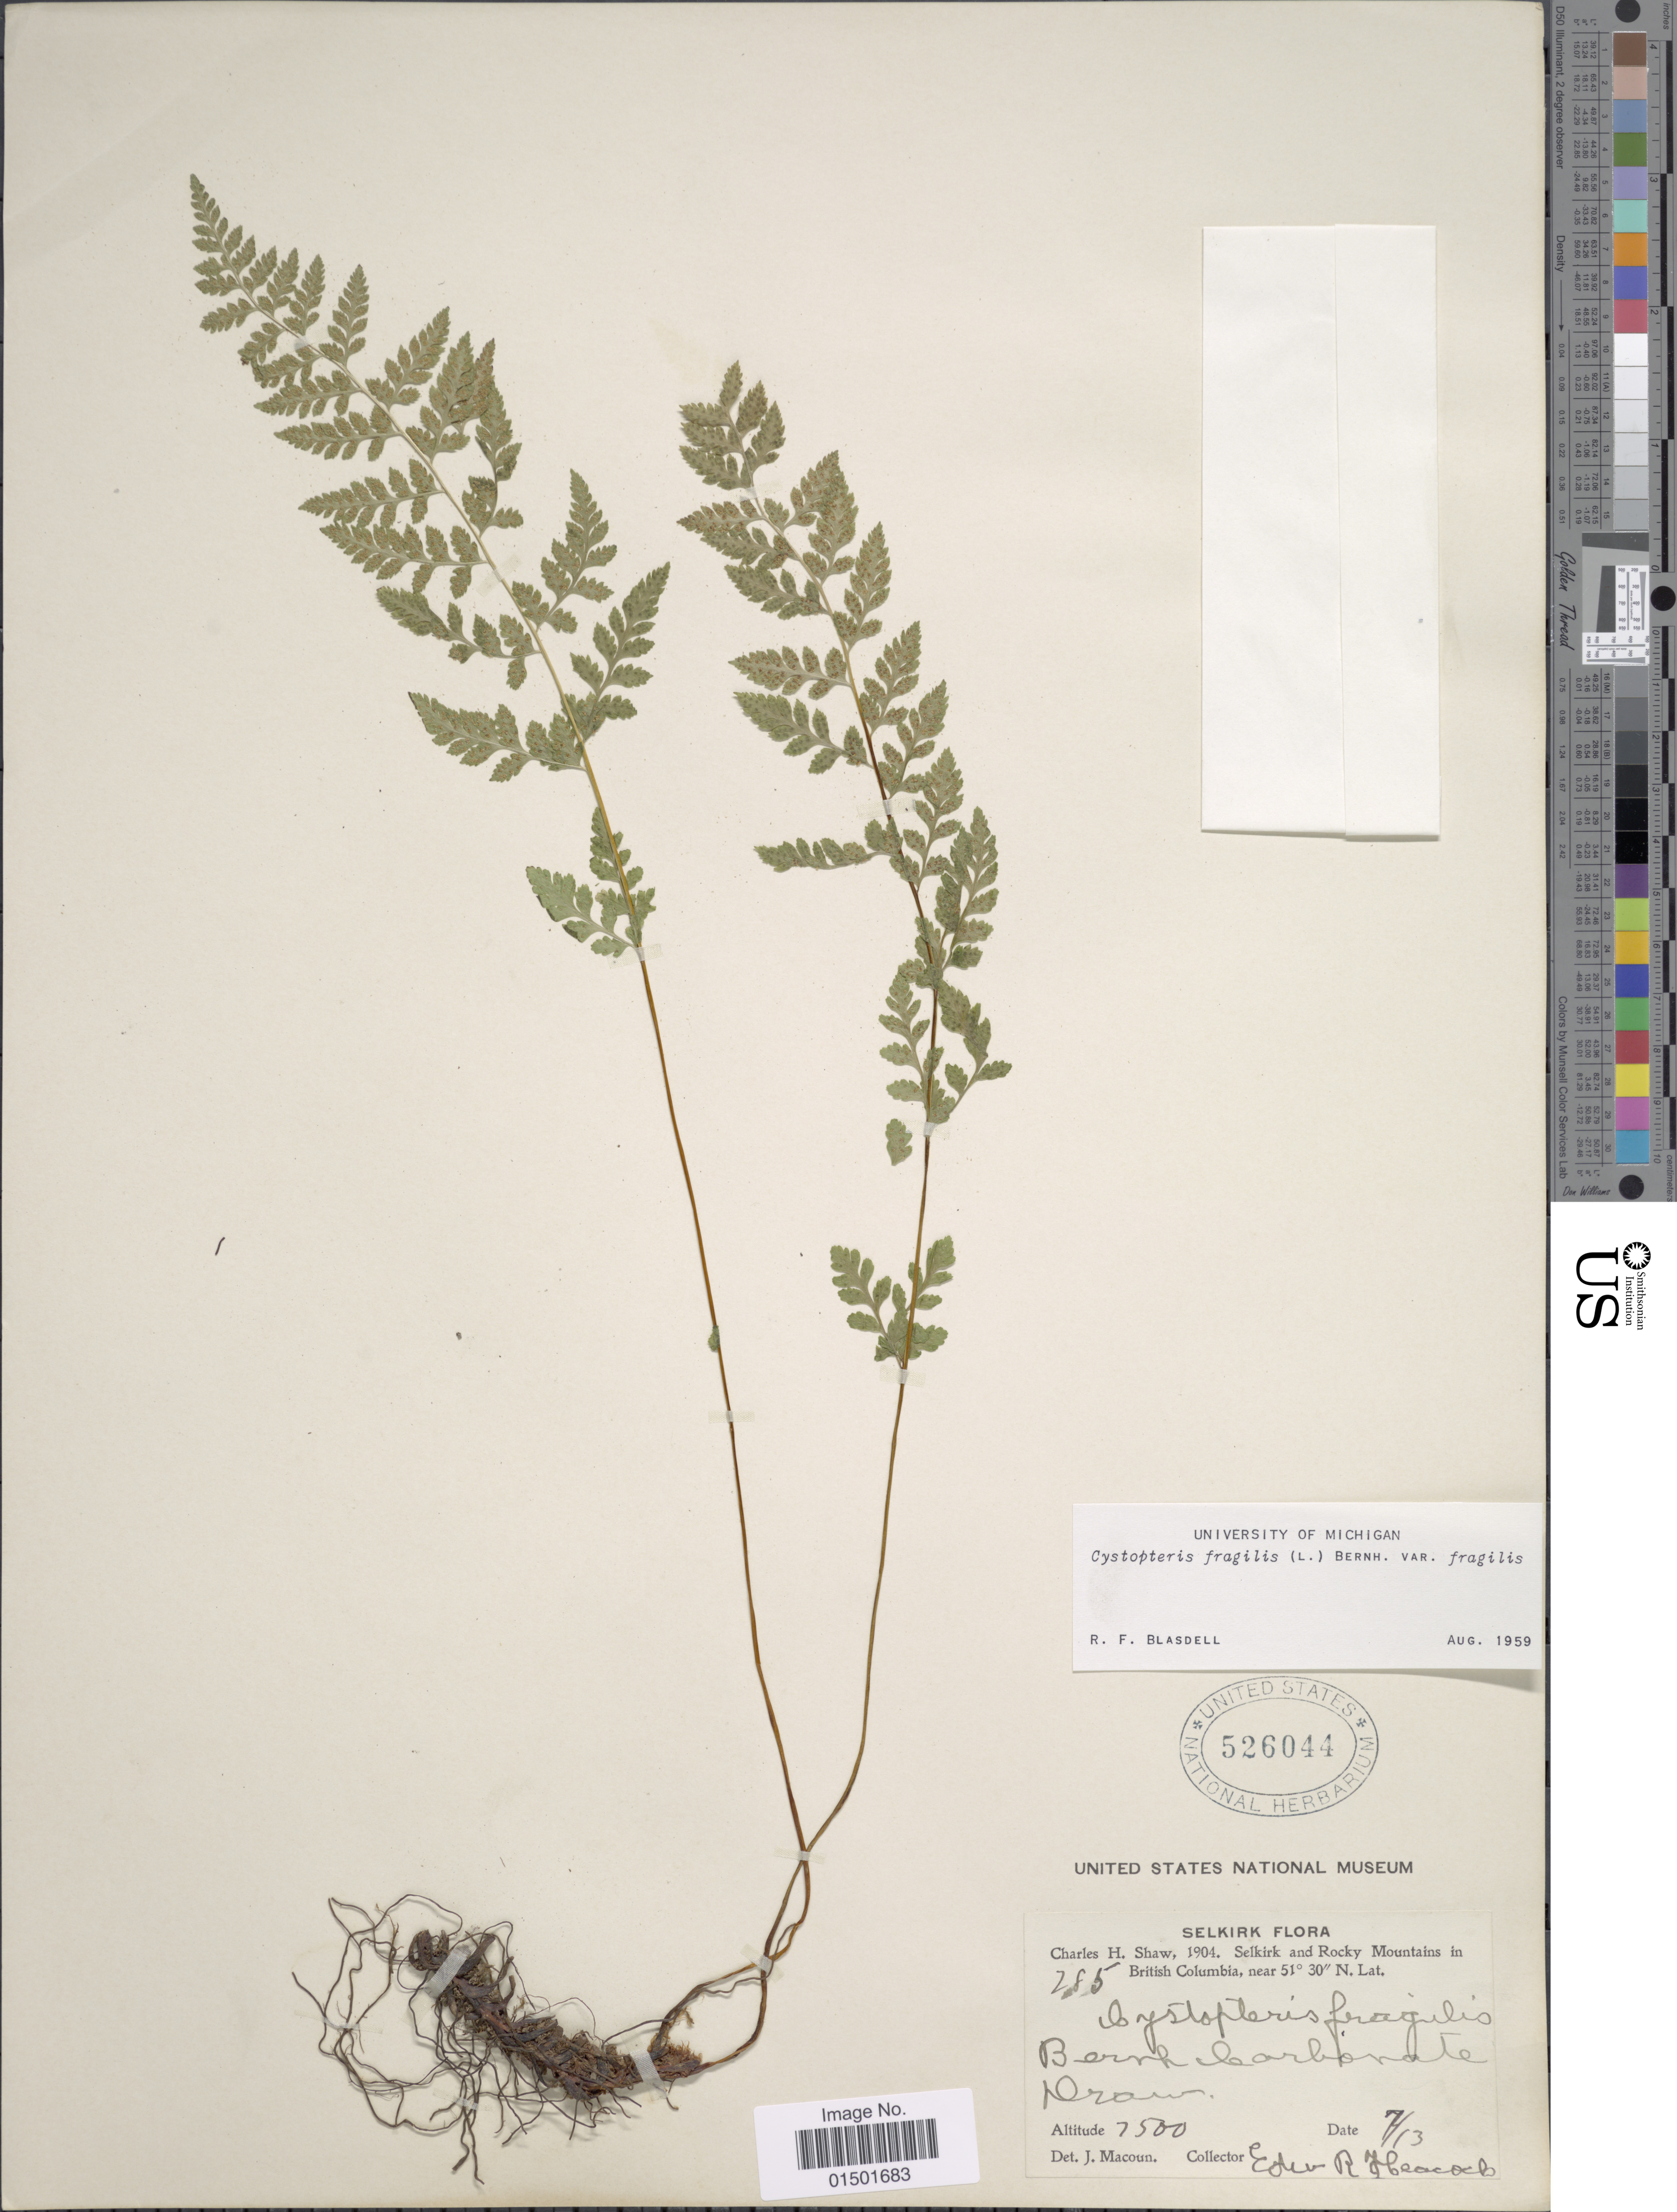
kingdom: Plantae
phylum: Tracheophyta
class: Polypodiopsida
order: Polypodiales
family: Cystopteridaceae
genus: Cystopteris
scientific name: Cystopteris fragilis var. fragilis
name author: (L.) Bernh.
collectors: E. Heacock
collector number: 285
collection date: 1904-07-13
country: Canada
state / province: British Columbia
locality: Selkirk and Rocky Mountains, Carbonate Draw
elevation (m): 2286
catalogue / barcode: US 526044